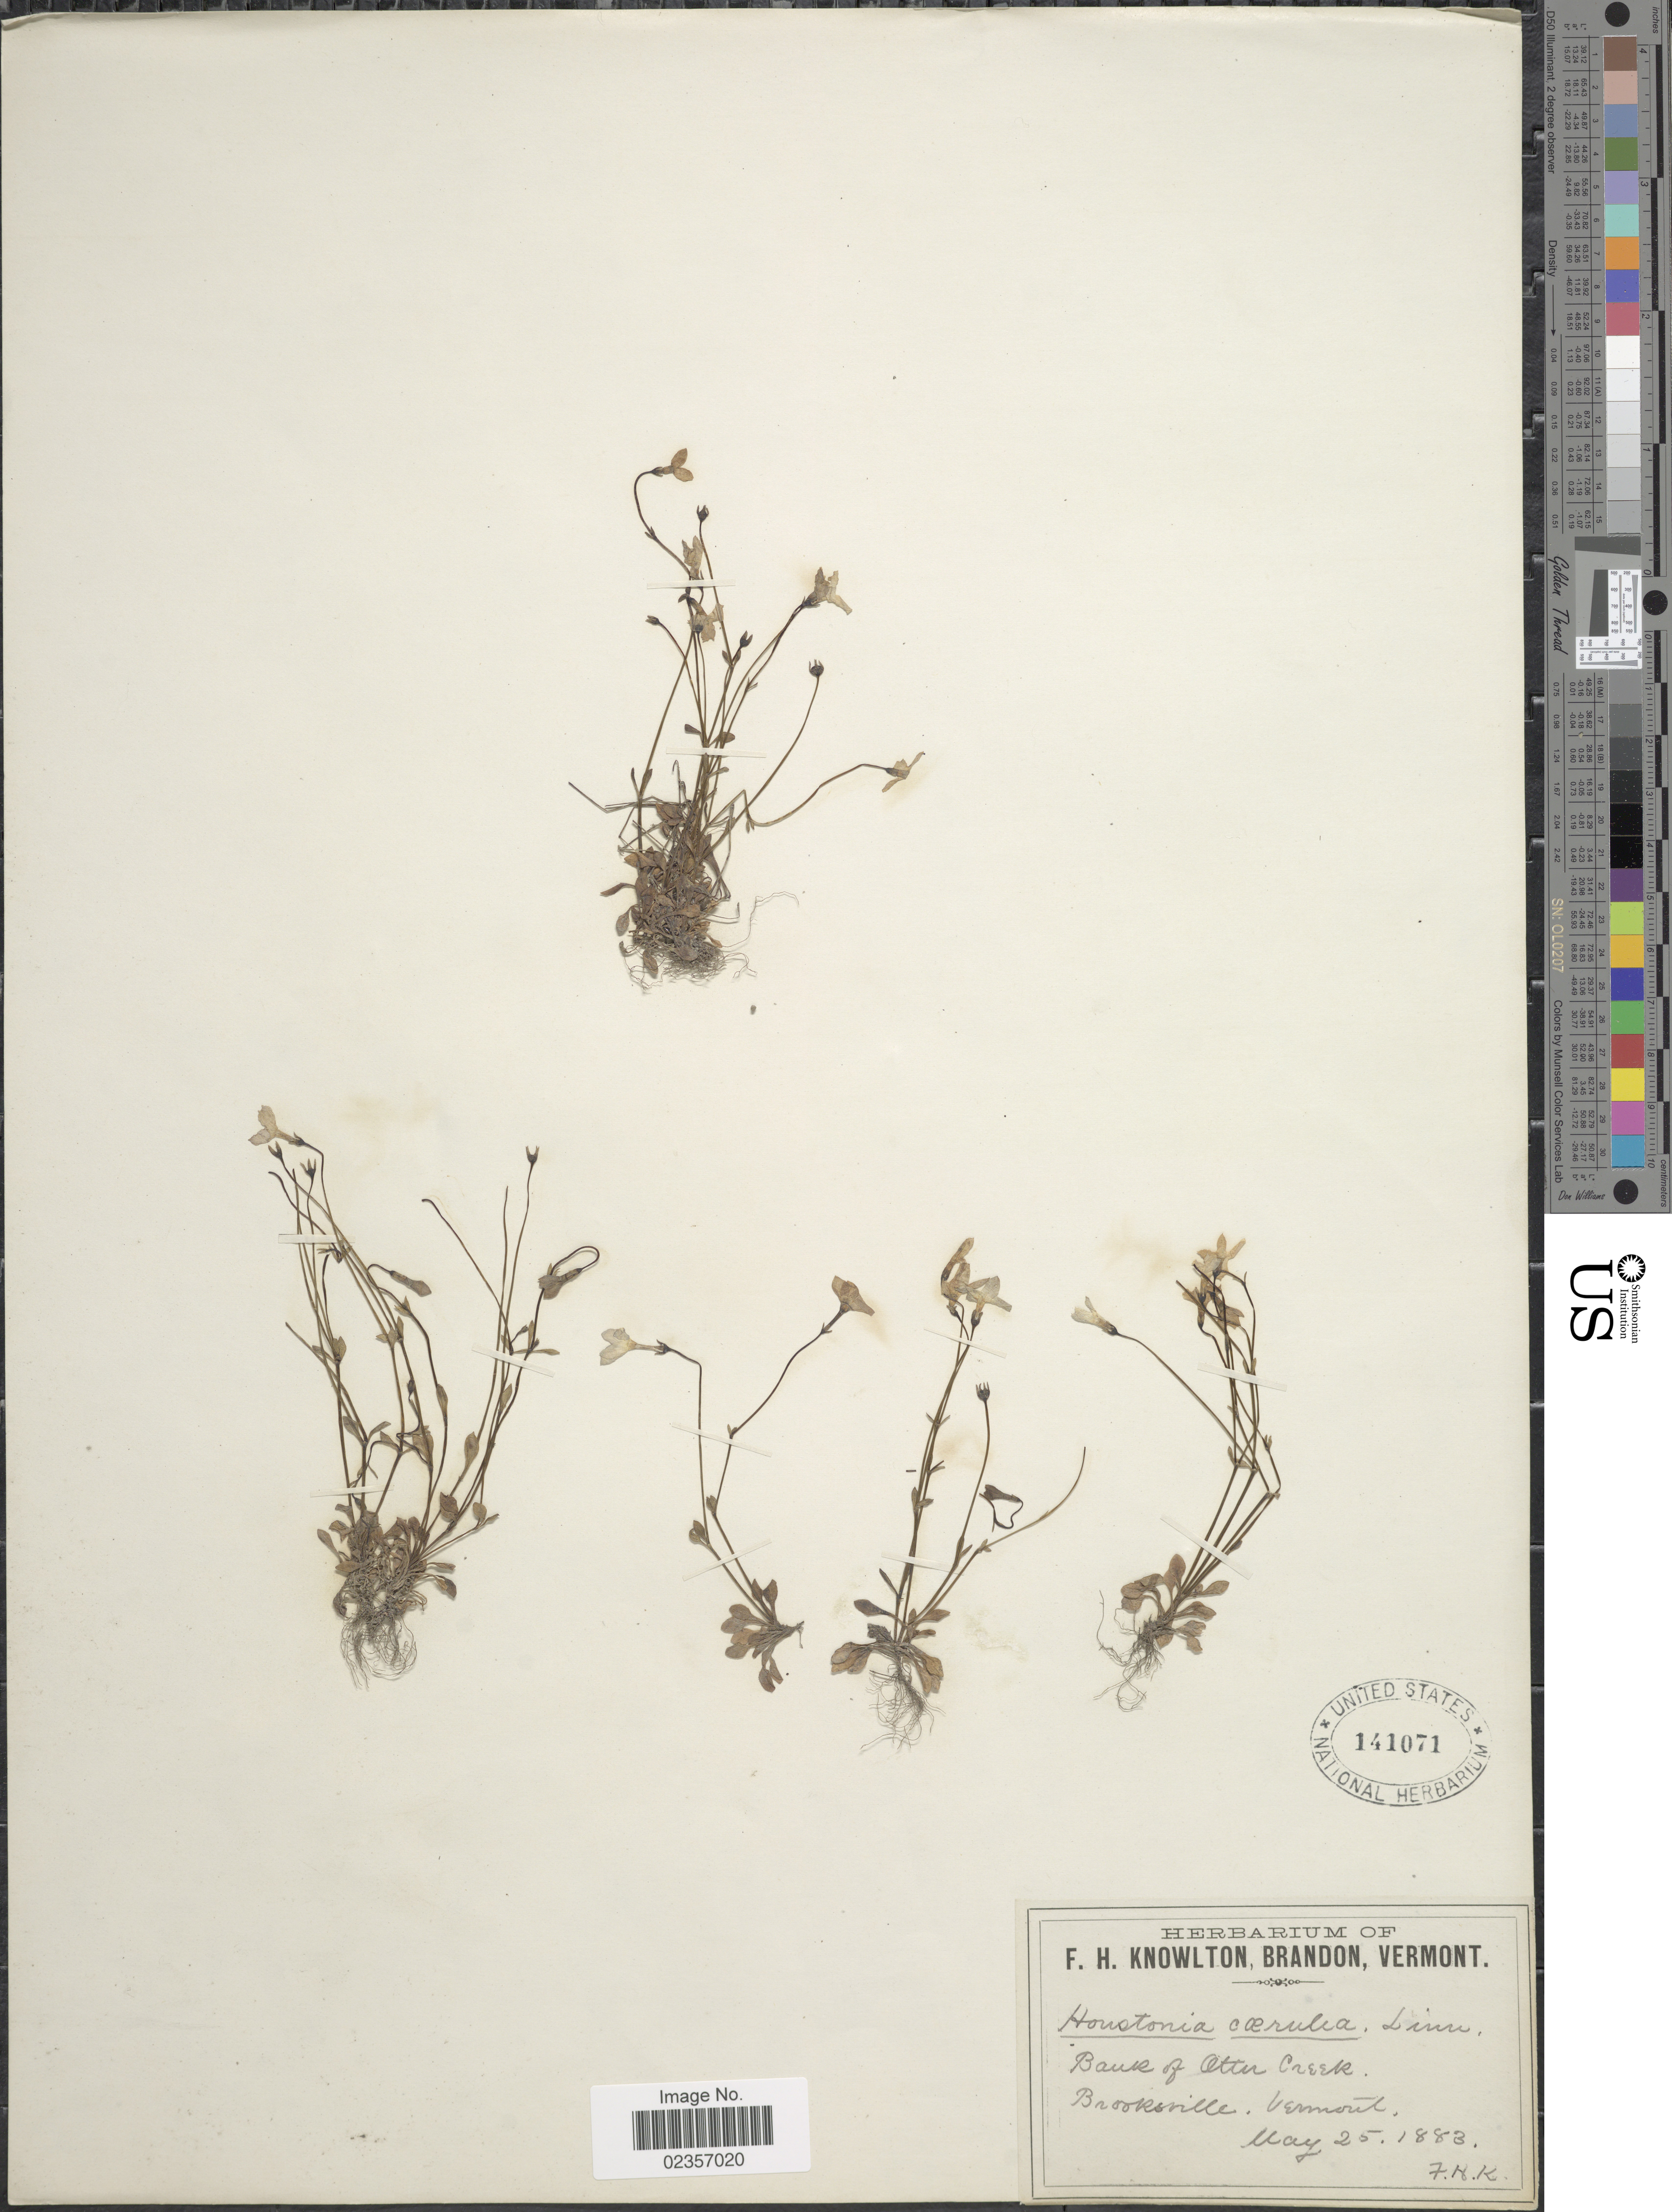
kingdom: Plantae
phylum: Tracheophyta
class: Magnoliopsida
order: Gentianales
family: Rubiaceae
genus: Houstonia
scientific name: Houstonia caerulea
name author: L.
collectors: F. H. Knowlton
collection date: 1883-05-25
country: United States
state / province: Vermont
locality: Bank of Otter Creek, Brooksville.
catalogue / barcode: US 141071